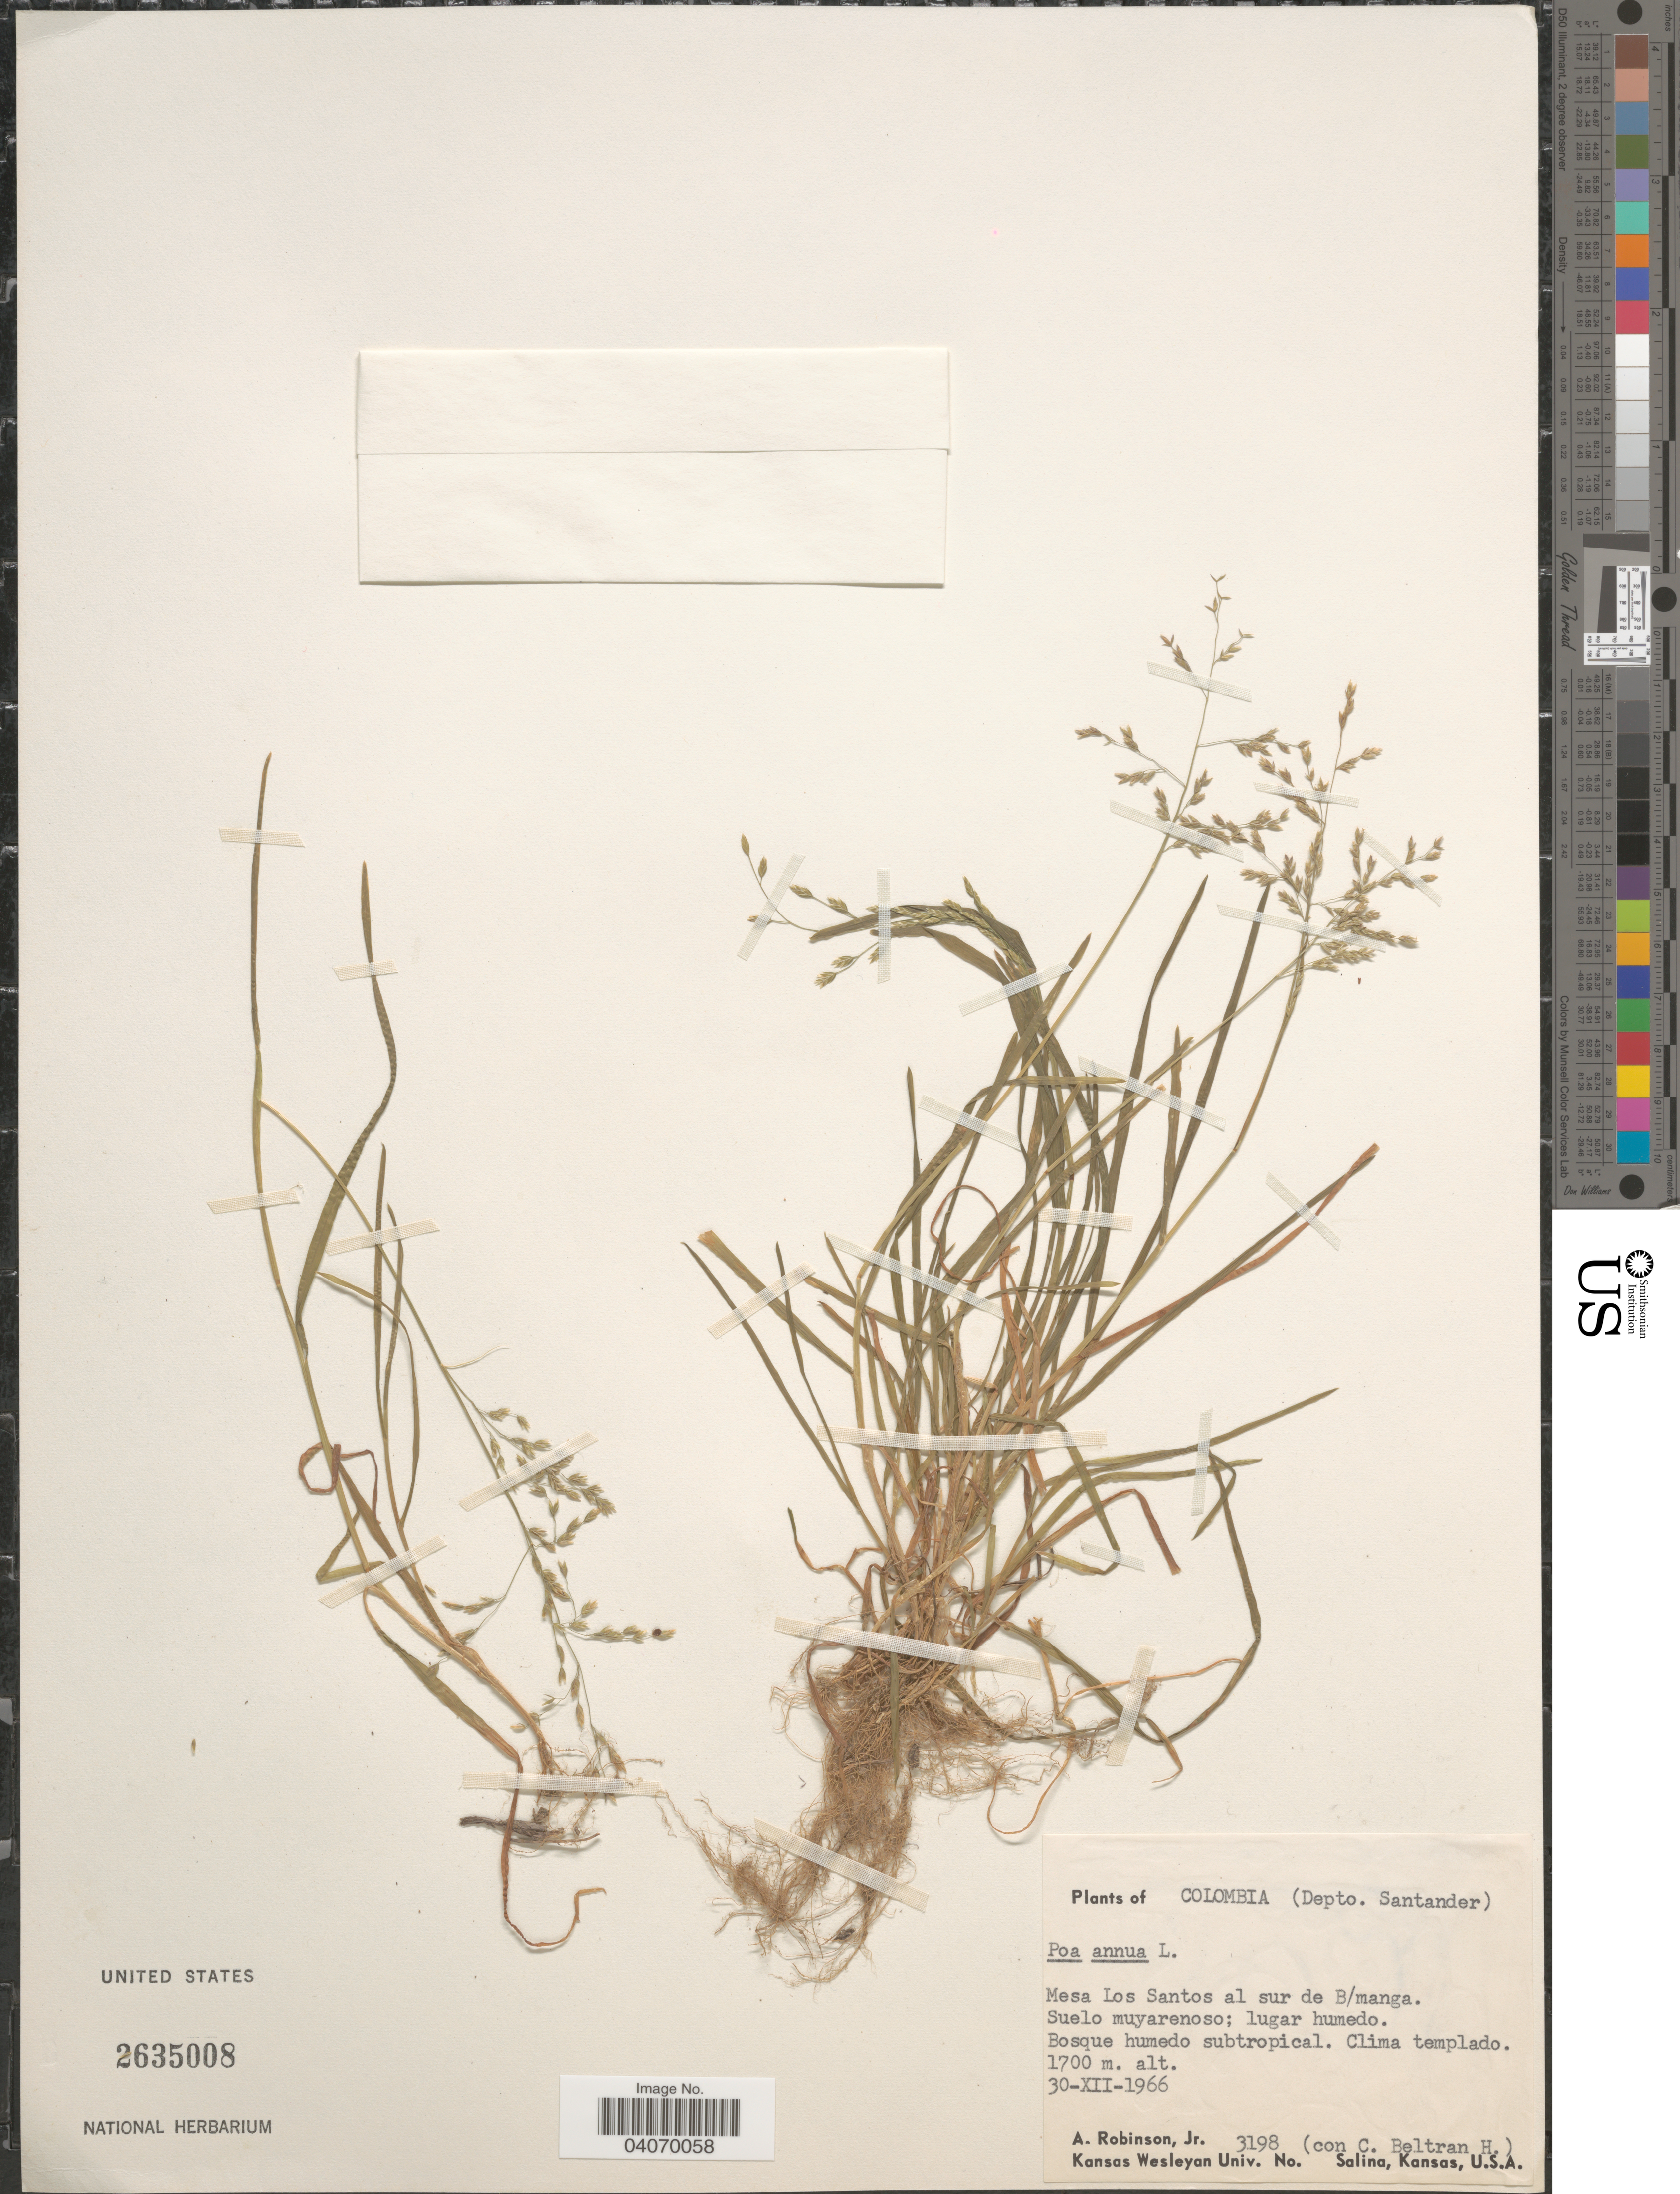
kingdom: Plantae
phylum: Tracheophyta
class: Liliopsida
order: Poales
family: Poaceae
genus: Poa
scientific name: Poa annua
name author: L.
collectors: A. Robinson Jr. & C. Beltran H.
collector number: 3198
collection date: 1966-12-30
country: Colombia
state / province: Santander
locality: Depto. Santander. Mesa Los Santos al sur de B/manga.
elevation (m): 1700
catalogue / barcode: US 2635008